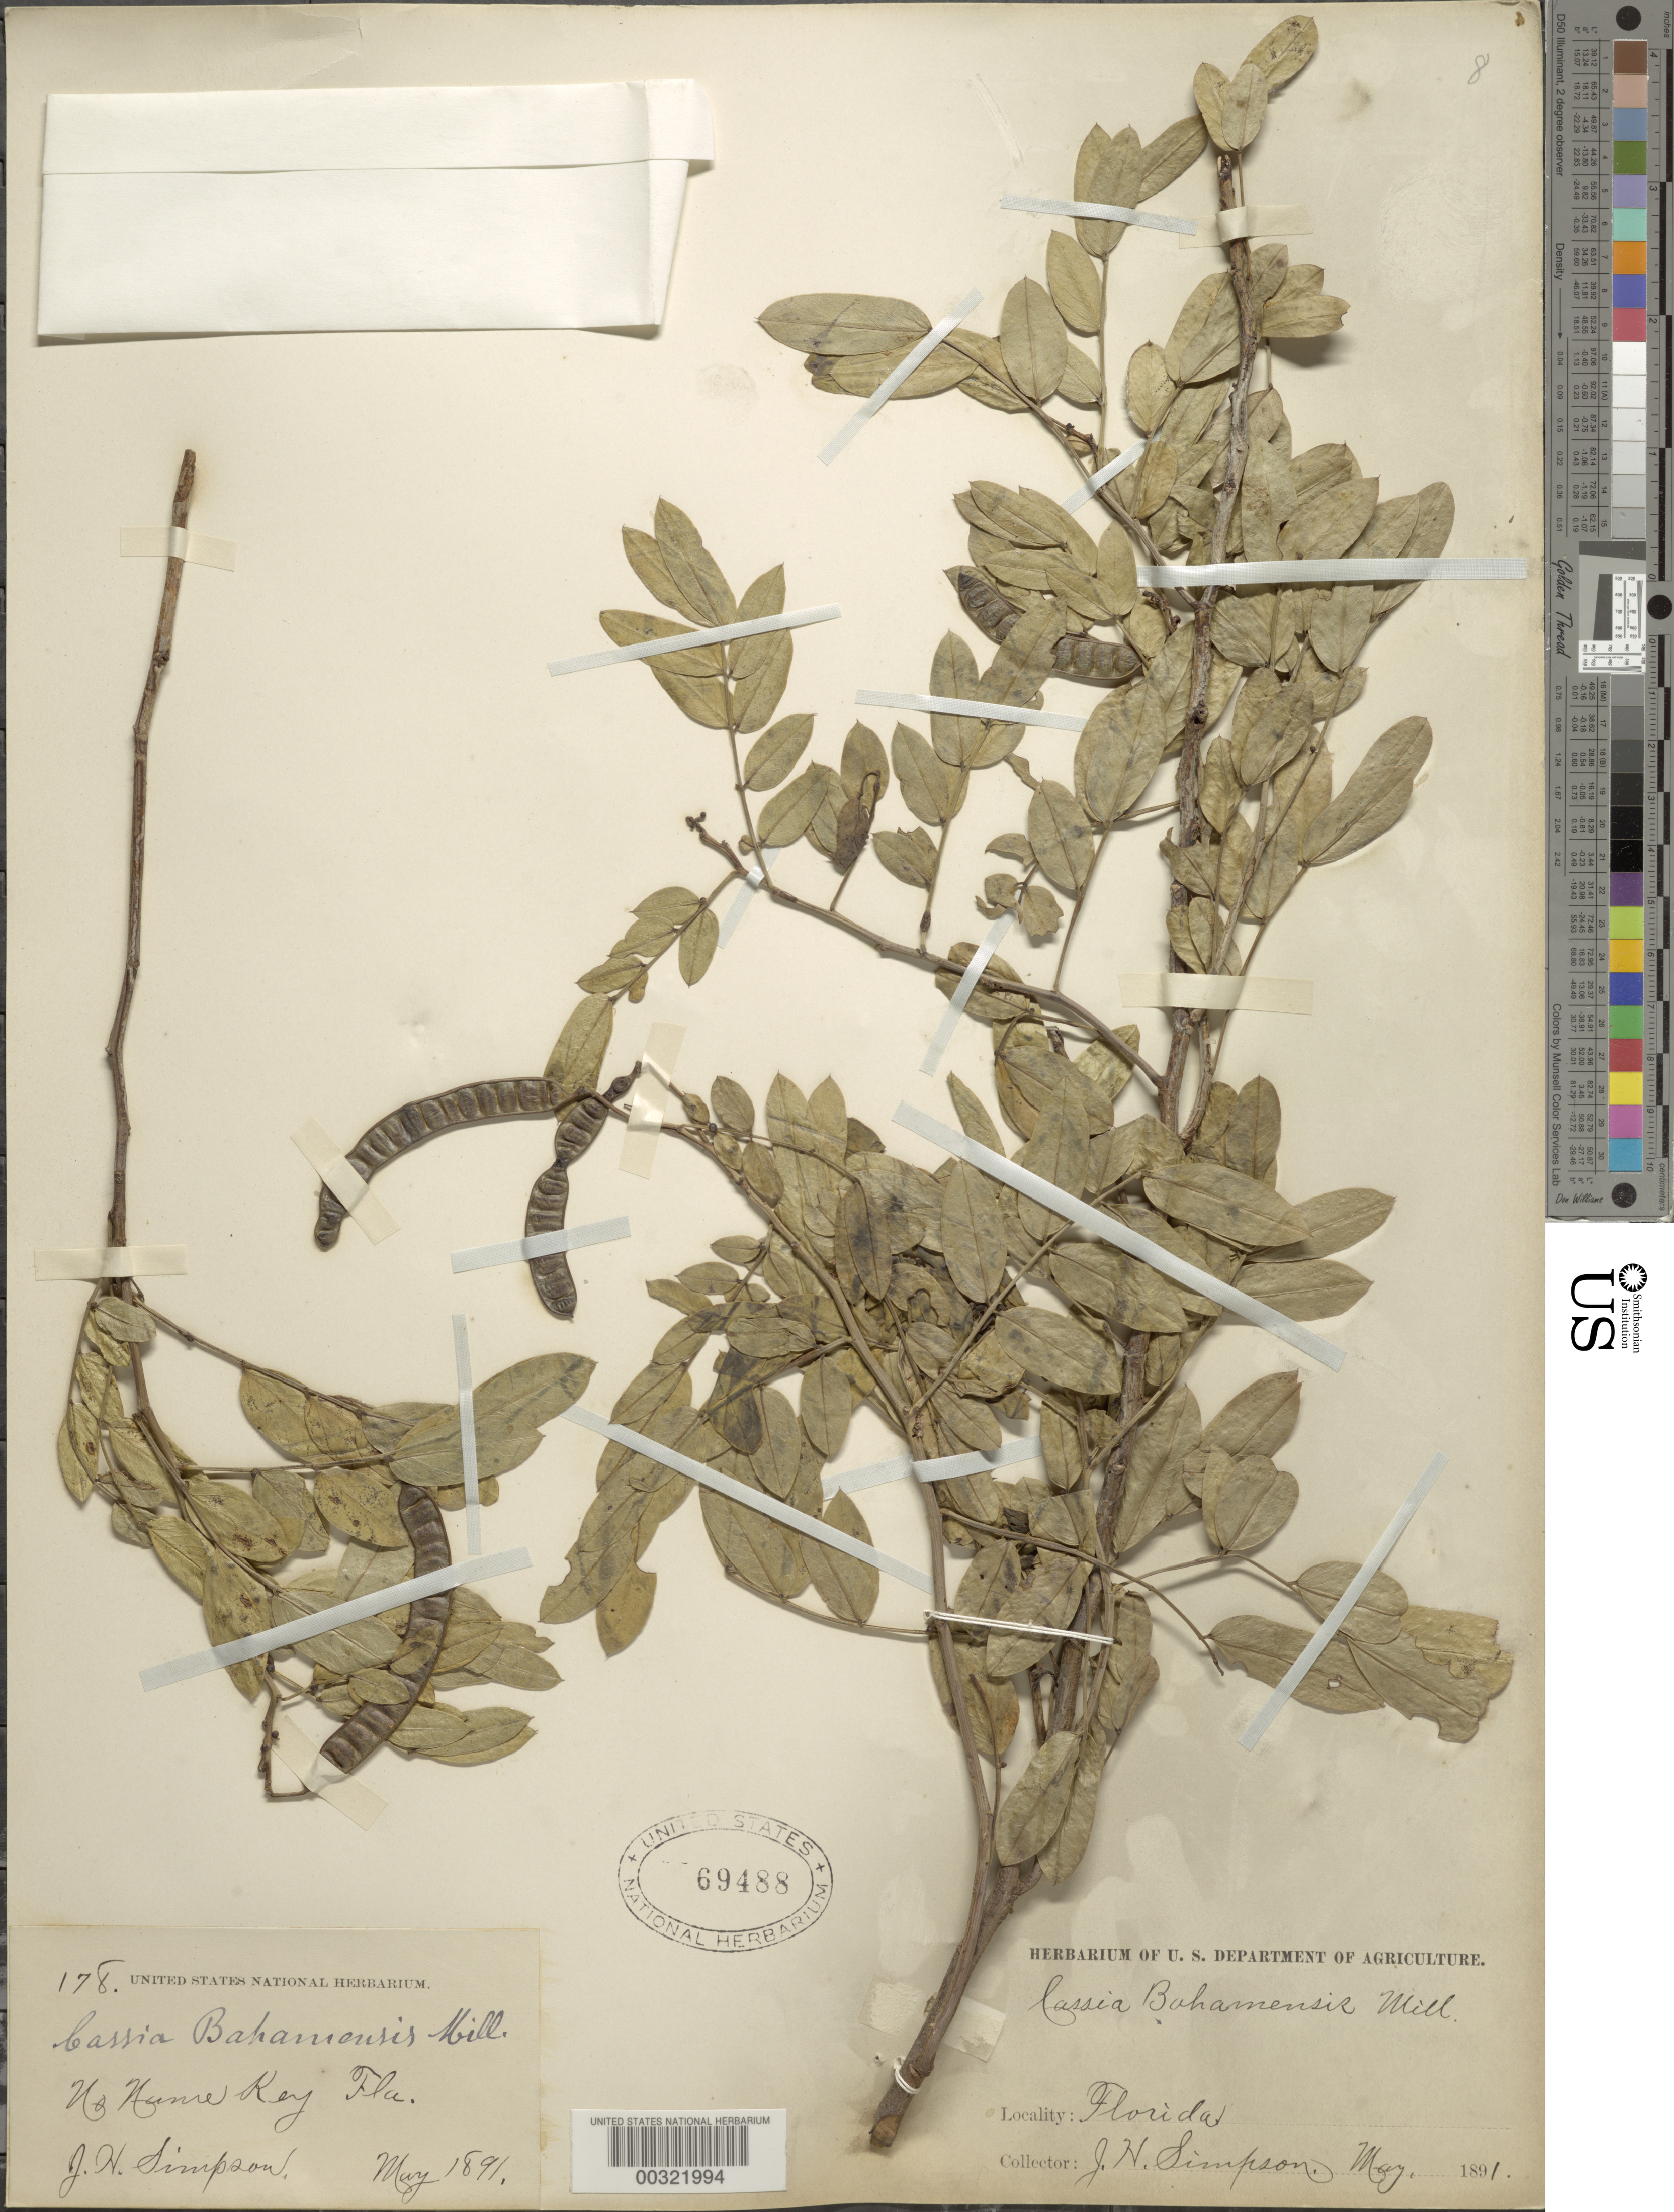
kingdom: Plantae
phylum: Tracheophyta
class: Magnoliopsida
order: Fabales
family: Fabaceae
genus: Senna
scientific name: Senna ligustrina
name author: (L.) H.S. Irwin & Barneby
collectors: J. H. Simpson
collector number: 178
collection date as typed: May 1891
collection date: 1891-05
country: United States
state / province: Florida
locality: No name key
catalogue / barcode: US 69488